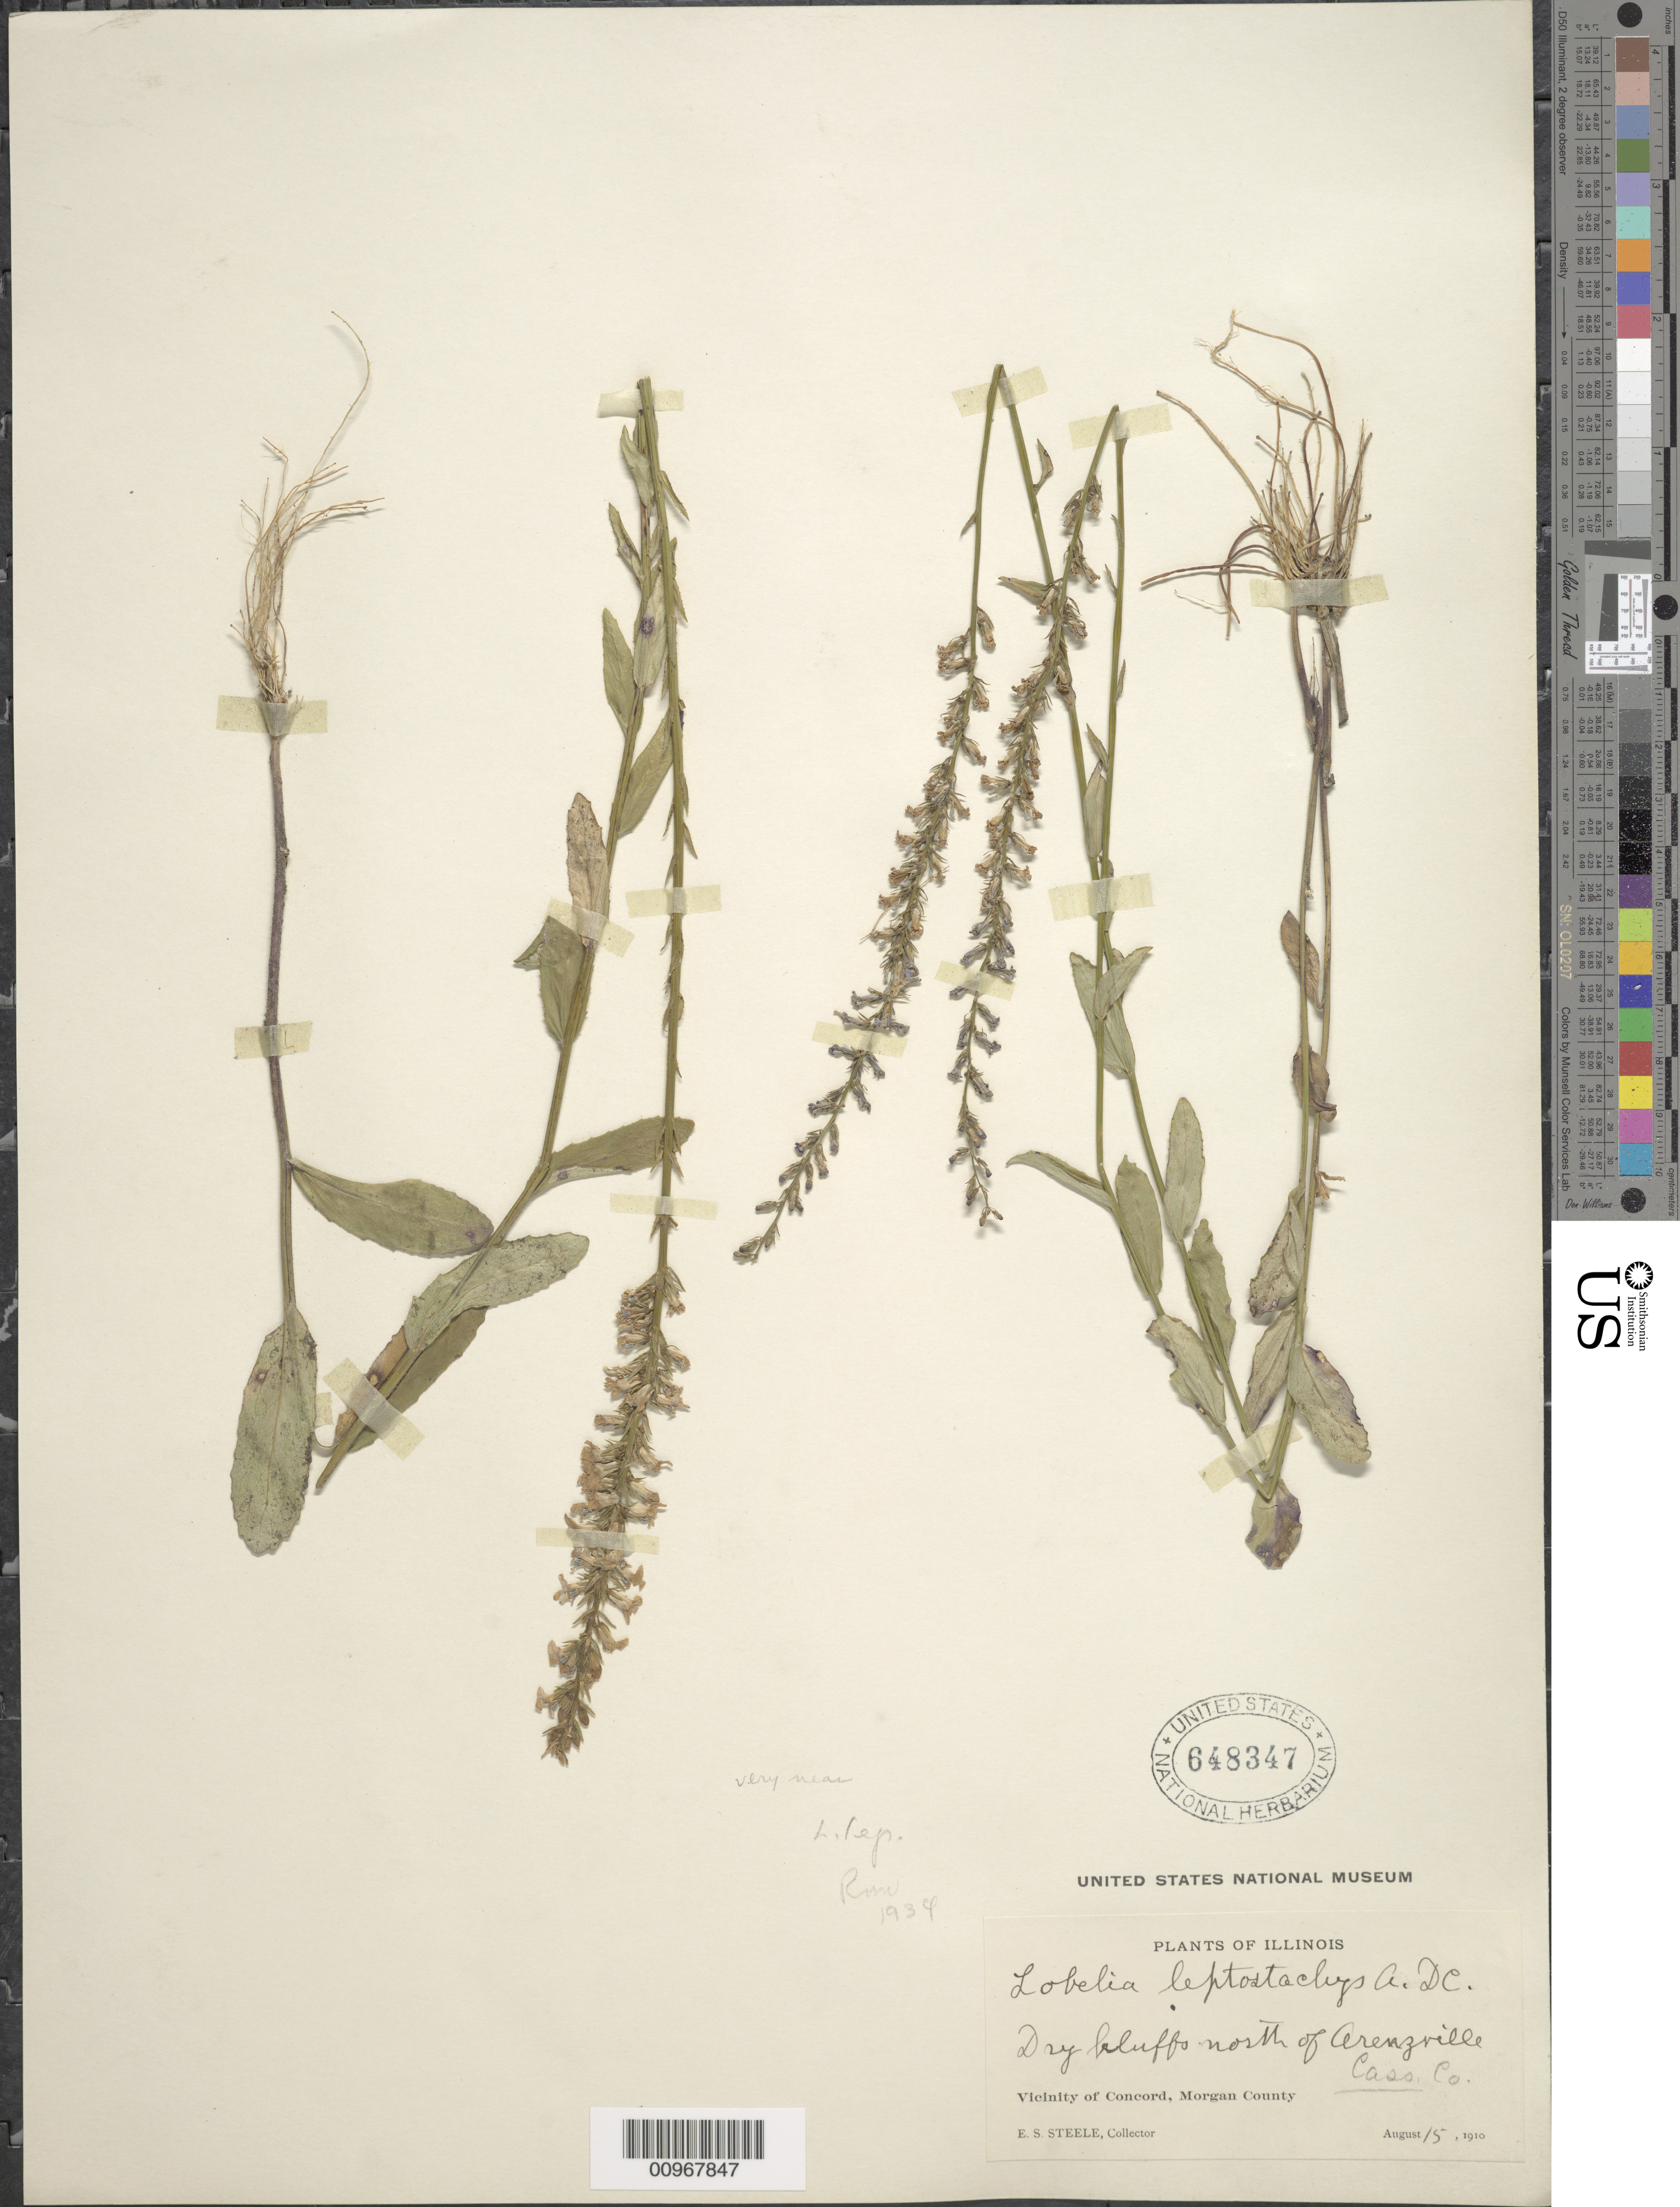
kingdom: Plantae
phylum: Tracheophyta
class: Magnoliopsida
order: Asterales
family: Campanulaceae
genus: Lobelia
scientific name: Lobelia leptostachys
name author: A. DC.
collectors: E. Steele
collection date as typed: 15 Aug 1910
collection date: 1910-08-15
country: United States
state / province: Illinois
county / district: Cass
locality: Vicinity of Concord, north of Arenzville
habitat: dry bluffs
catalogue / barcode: US 648347